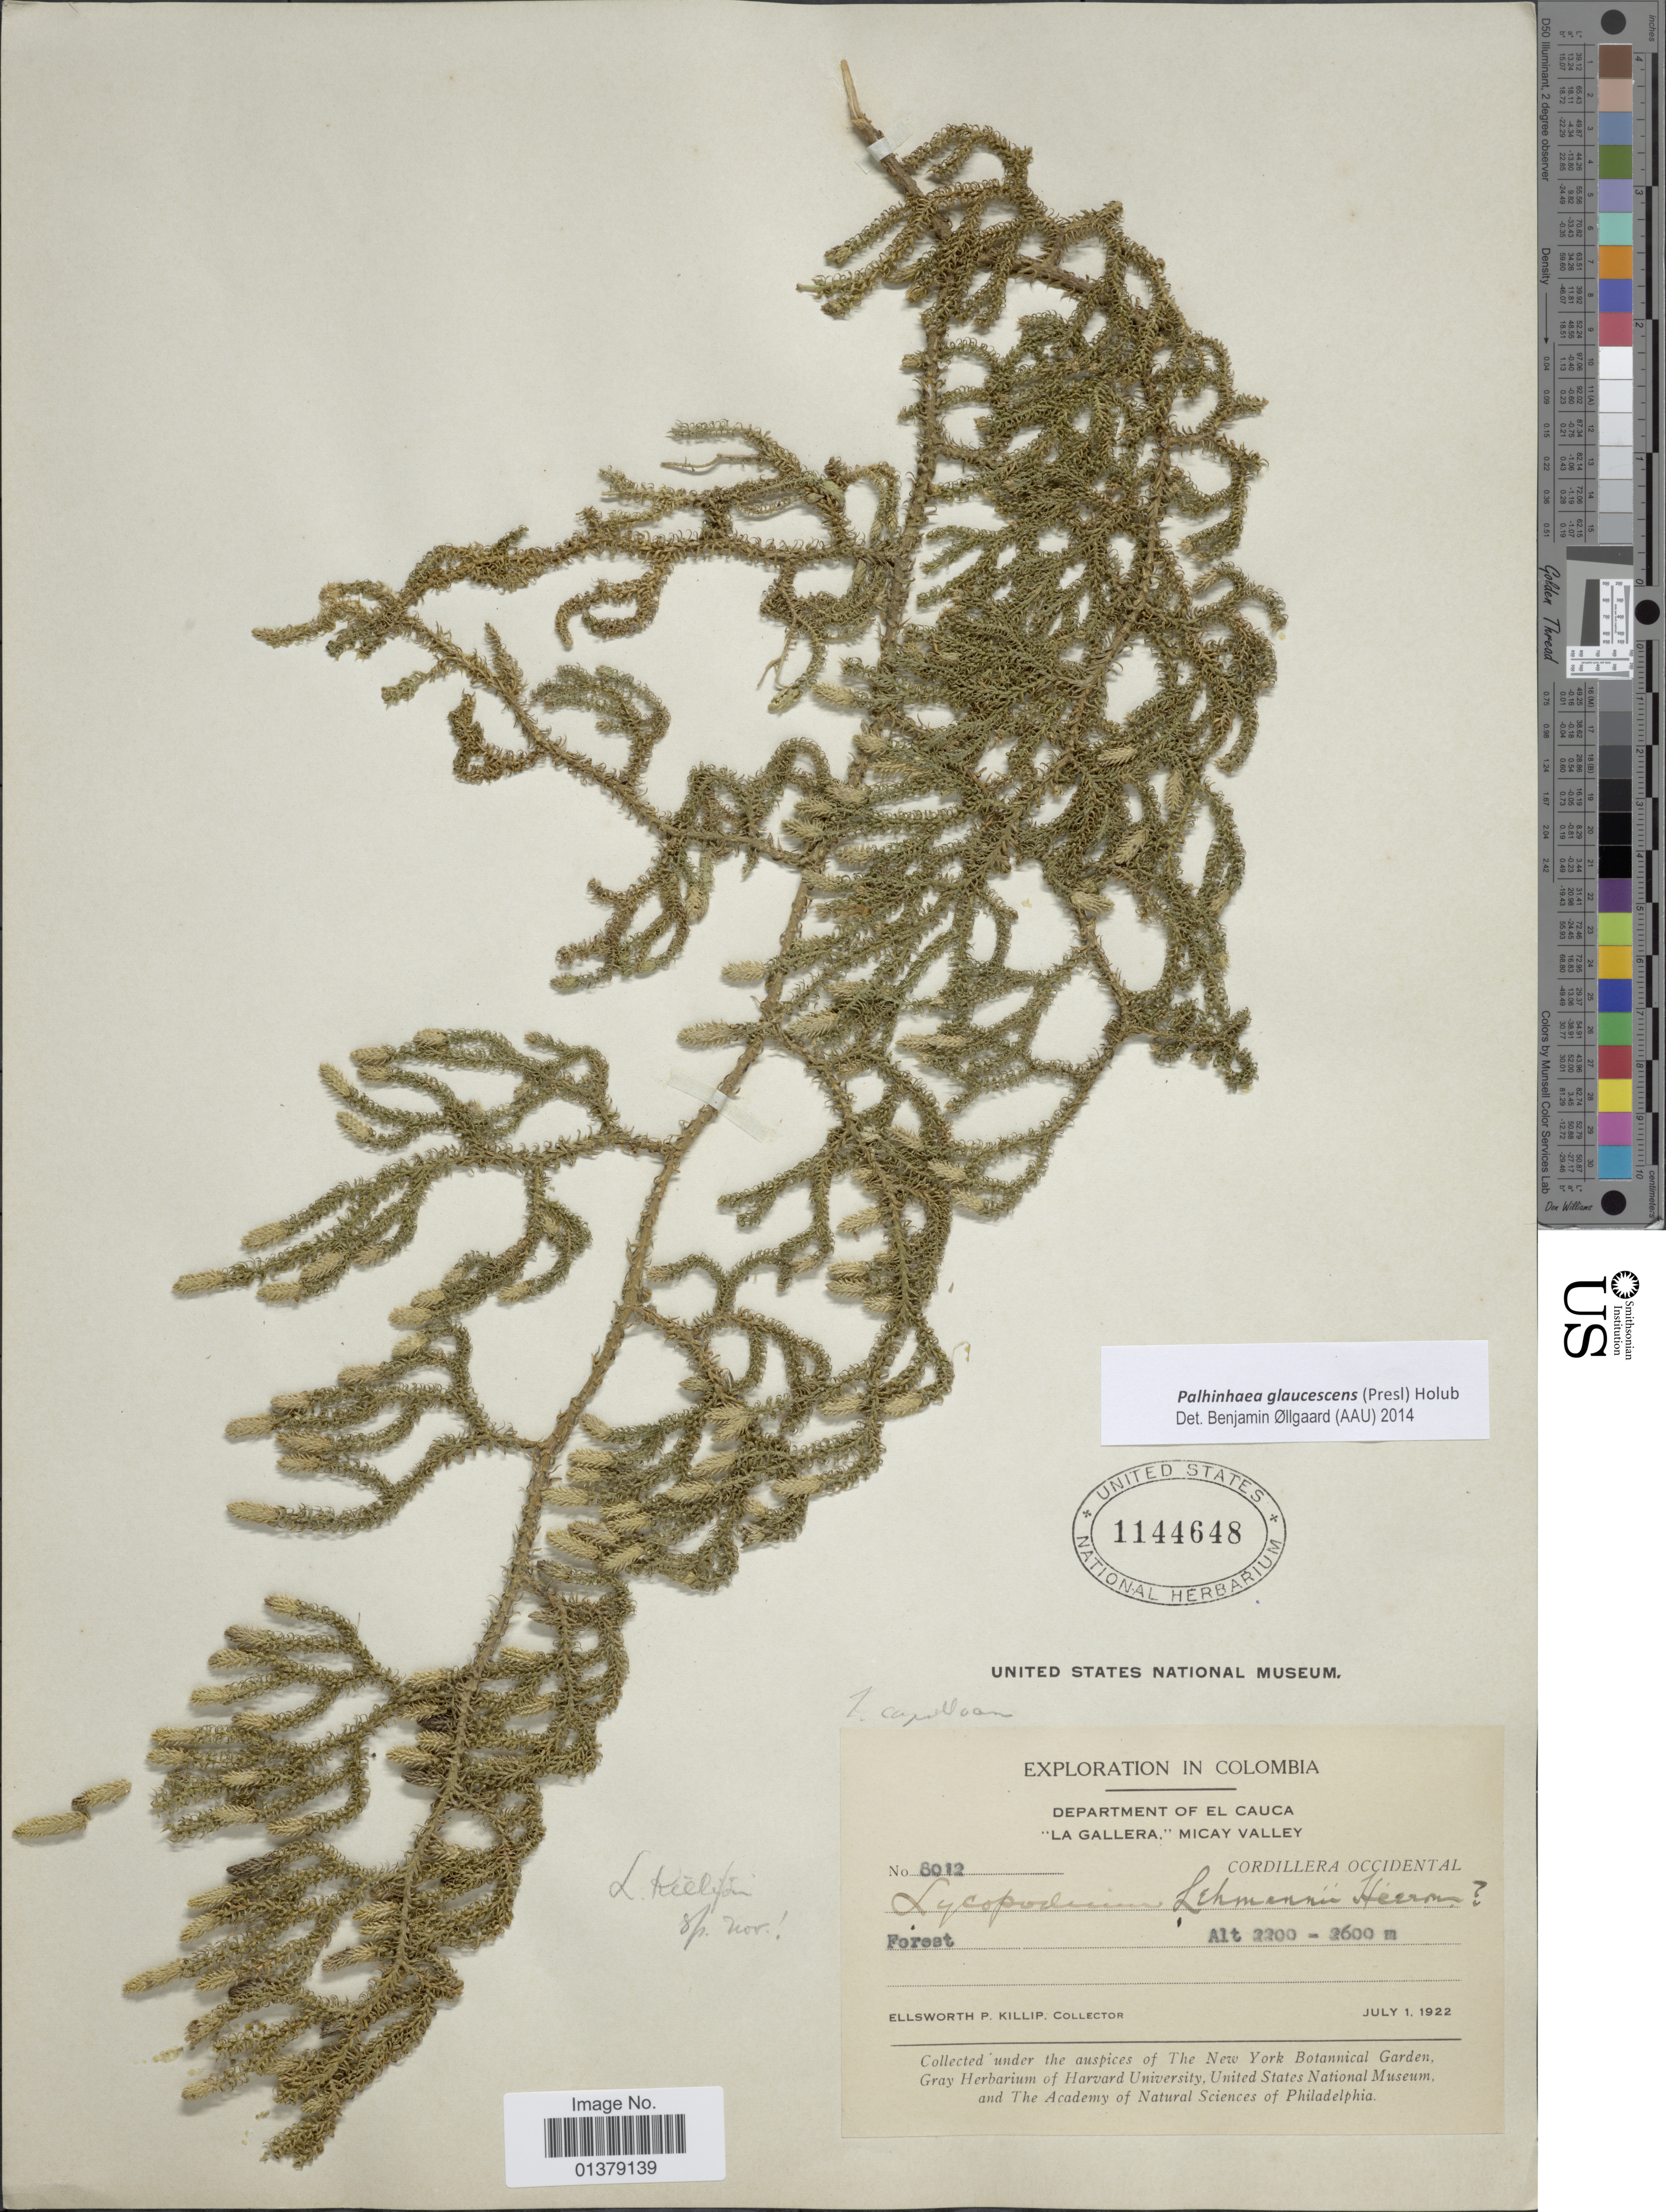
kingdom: Plantae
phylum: Tracheophyta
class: Lycopodiopsida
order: Lycopodiales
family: Lycopodiaceae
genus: Palhinhaea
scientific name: Palhinhaea glaucescens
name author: (C. Presl) Holub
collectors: E. P. Killip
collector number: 8012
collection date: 1922-07-01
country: Colombia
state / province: Cauca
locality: Department of El Cauca, "La Gallera", micay valley, cordillera occidental, forest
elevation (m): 2200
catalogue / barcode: US 1144648